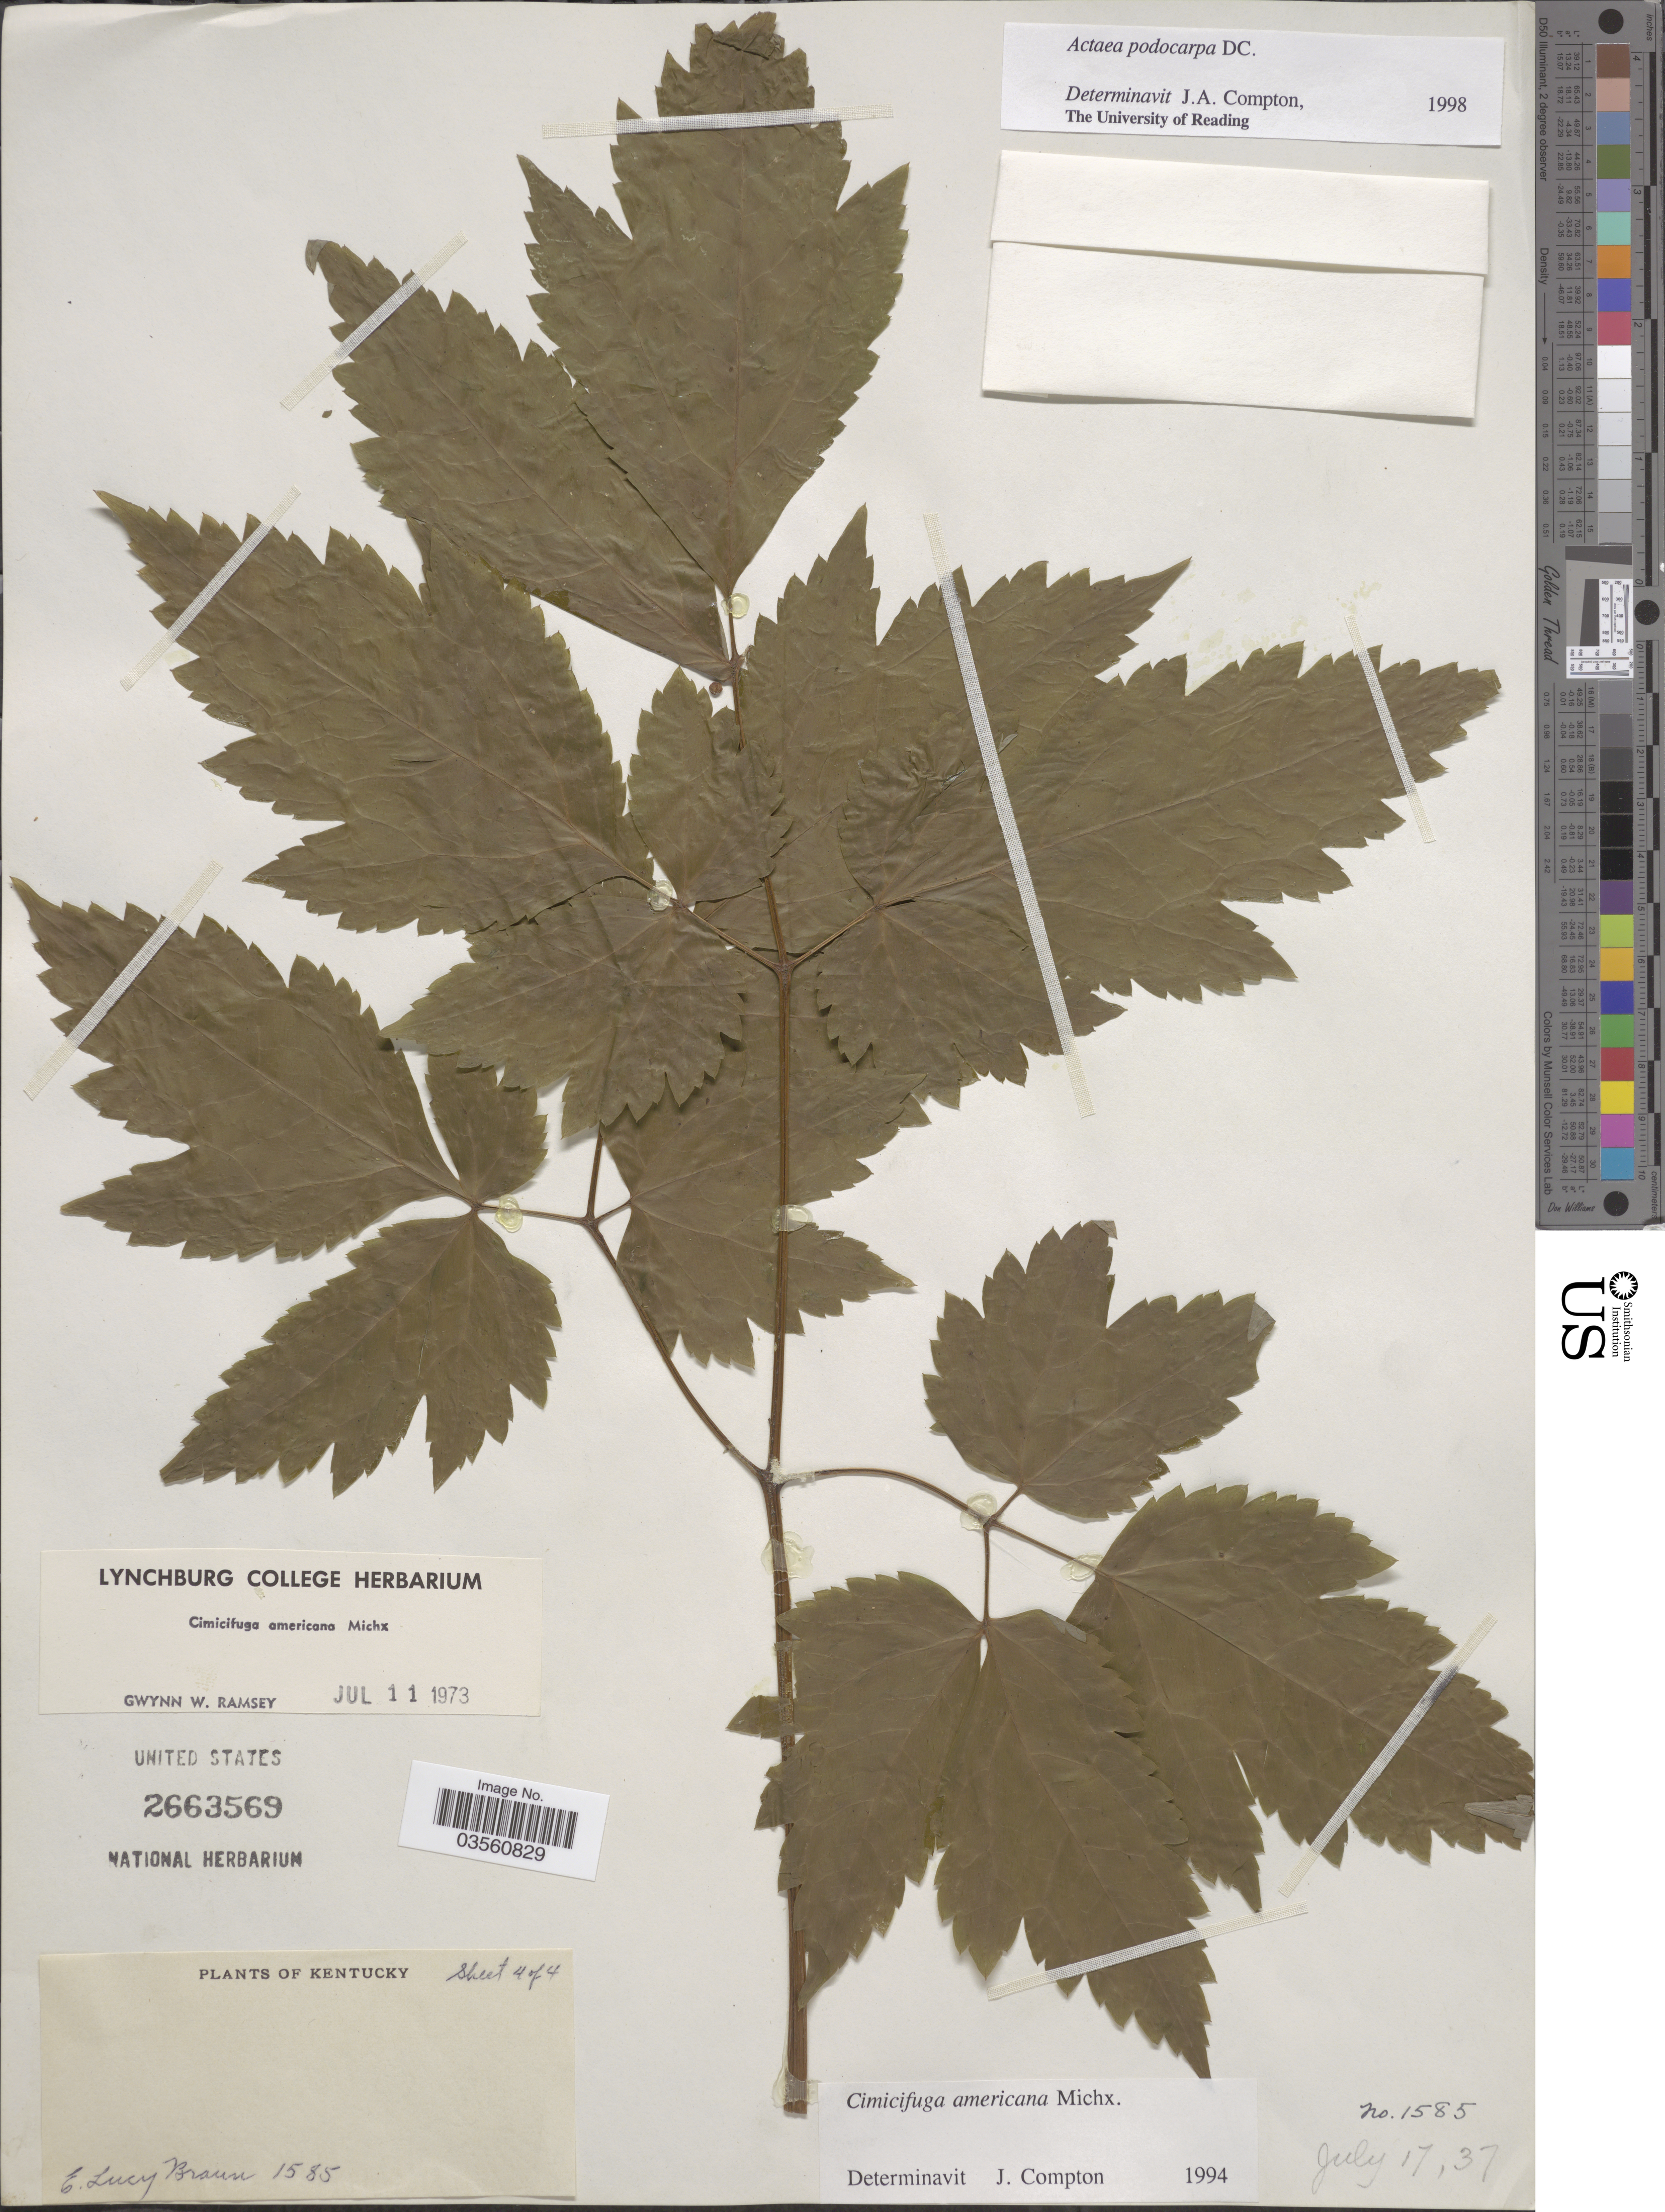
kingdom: Plantae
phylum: Tracheophyta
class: Magnoliopsida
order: Ranunculales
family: Ranunculaceae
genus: Actaea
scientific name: Actaea podocarpa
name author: DC.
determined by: Compton, J. A.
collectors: E. L. Braun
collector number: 1585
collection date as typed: Transcribed d/m/y: 17/7/37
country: United States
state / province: Kentucky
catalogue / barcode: US 2663569